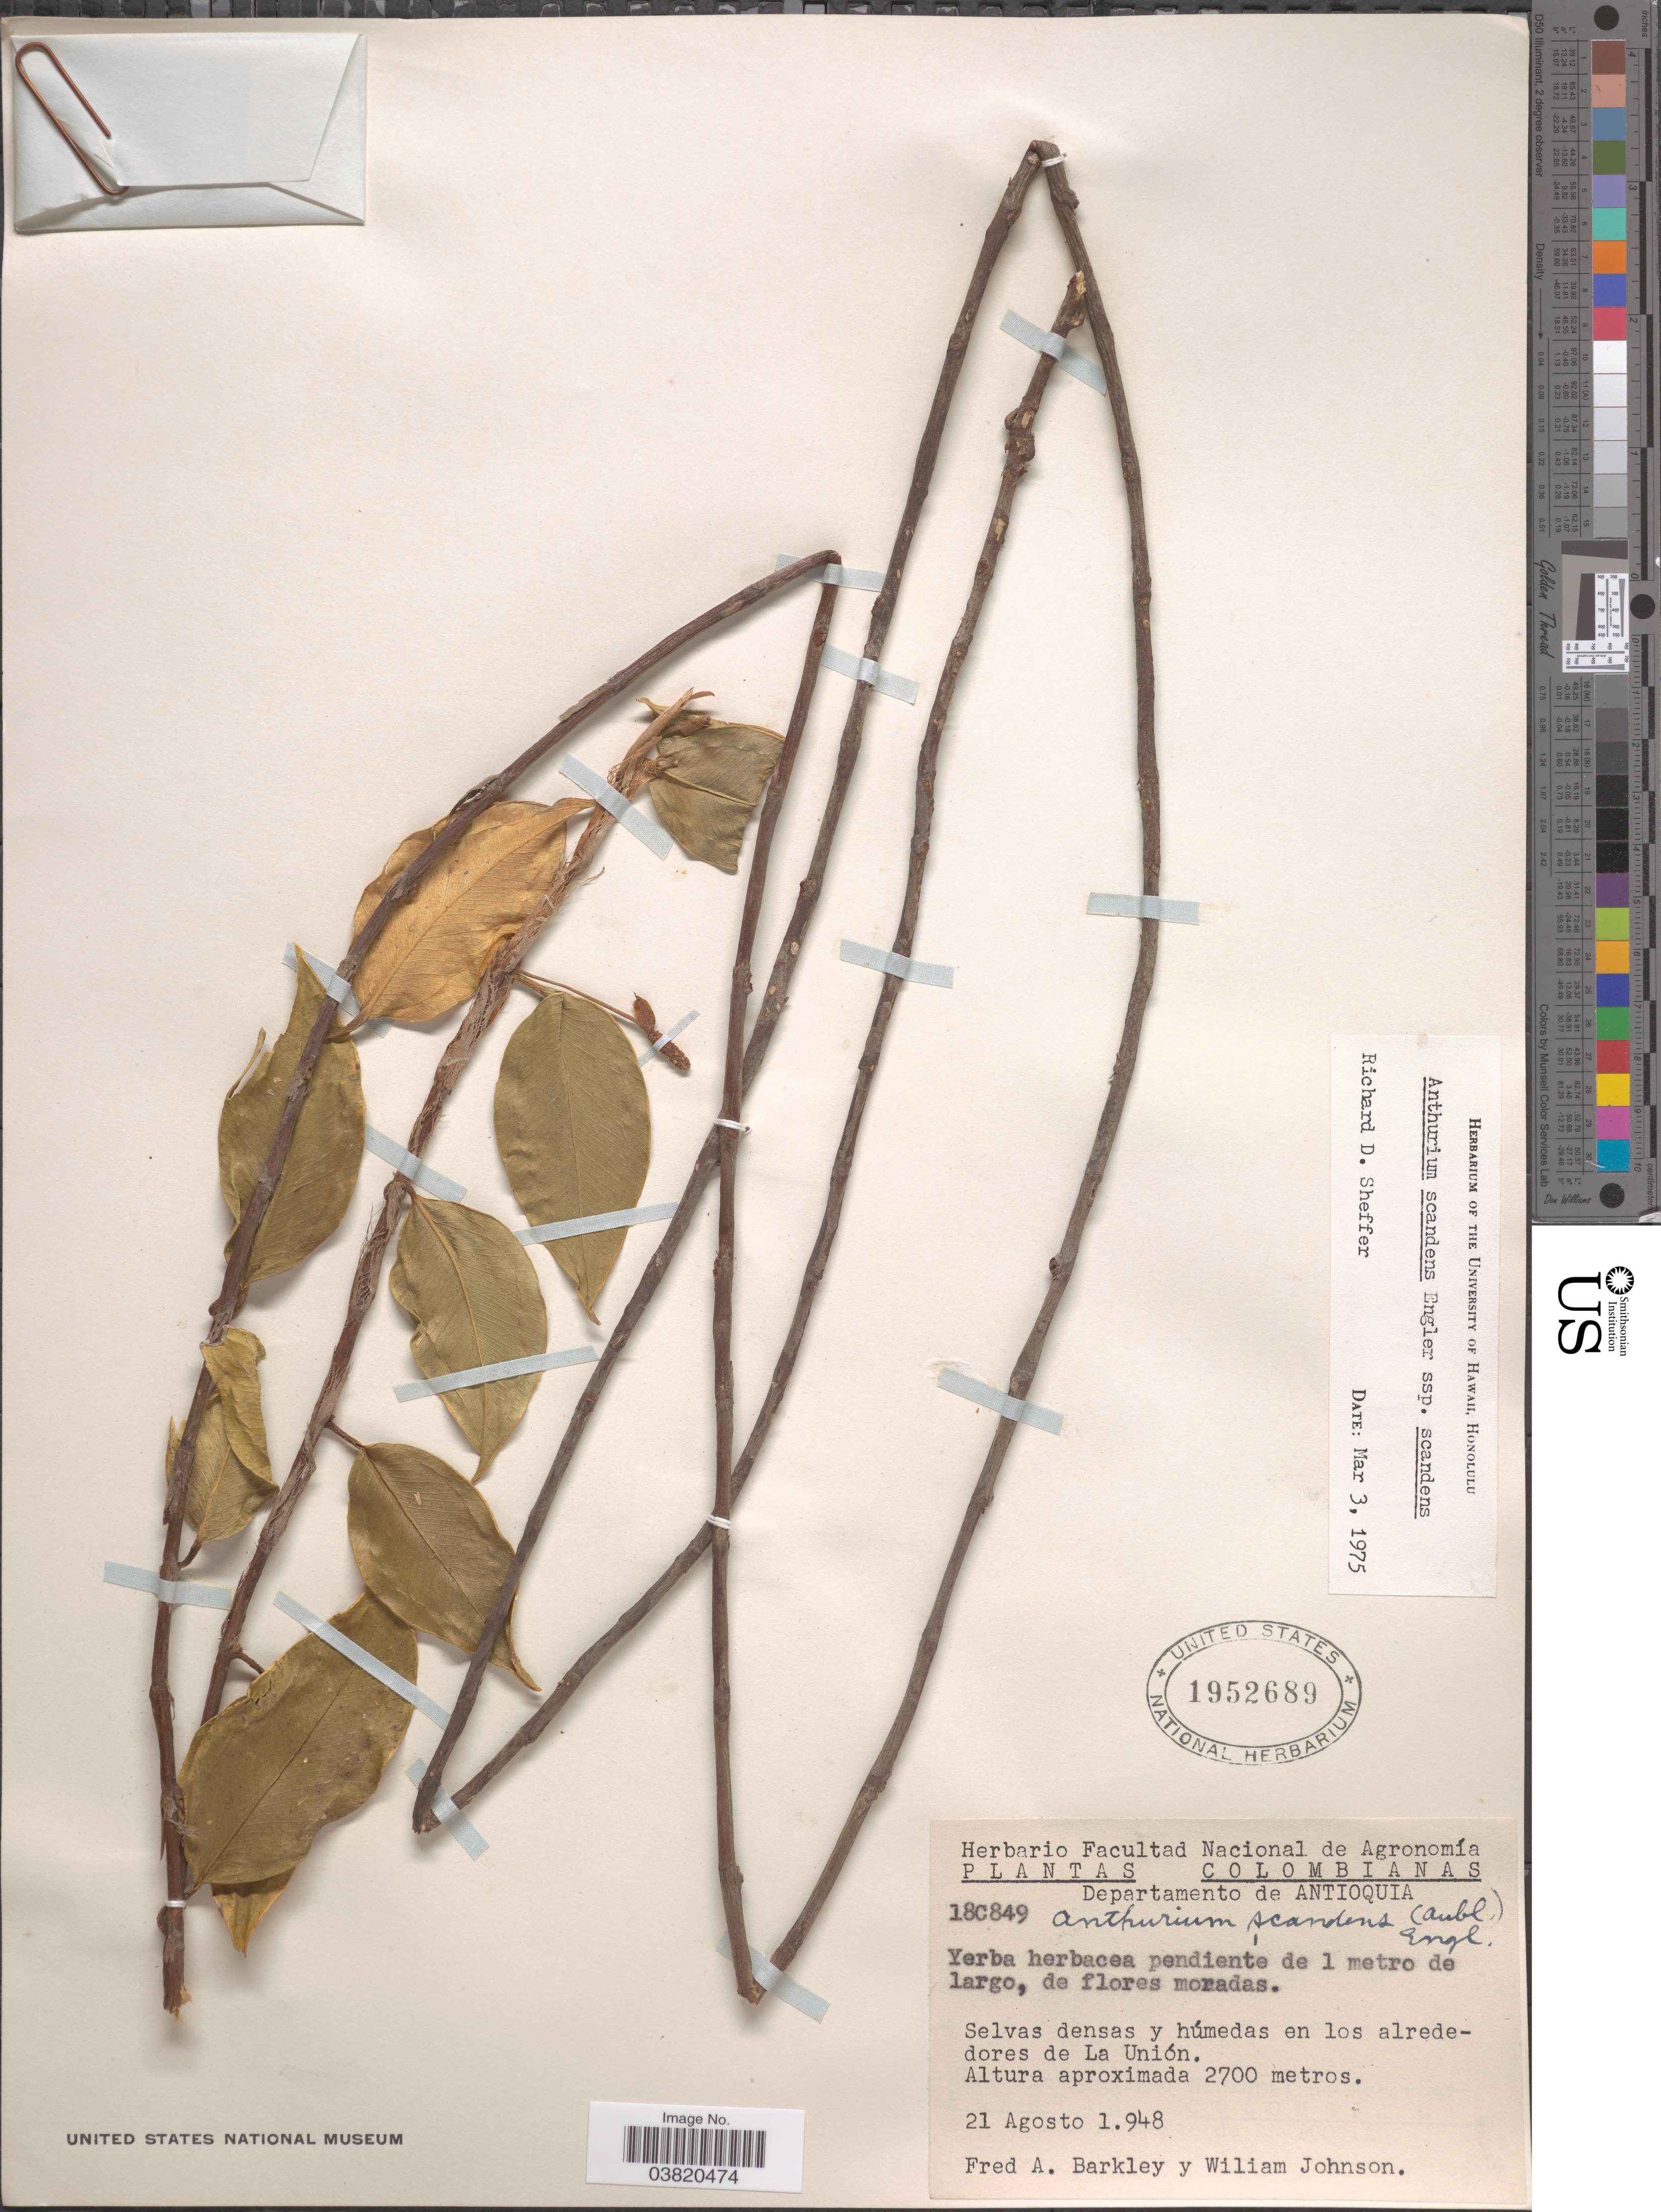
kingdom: Plantae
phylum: Tracheophyta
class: Liliopsida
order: Alismatales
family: Araceae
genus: Anthurium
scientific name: Anthurium scandens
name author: (Aubl.) Engl.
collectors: F. A. Barkley & W. Johnson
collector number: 18C849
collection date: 1948-08-21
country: Colombia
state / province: Antioquia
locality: Departamento de Antioquia. En los alrededores de La Unión.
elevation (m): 2700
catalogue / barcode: US 1952689